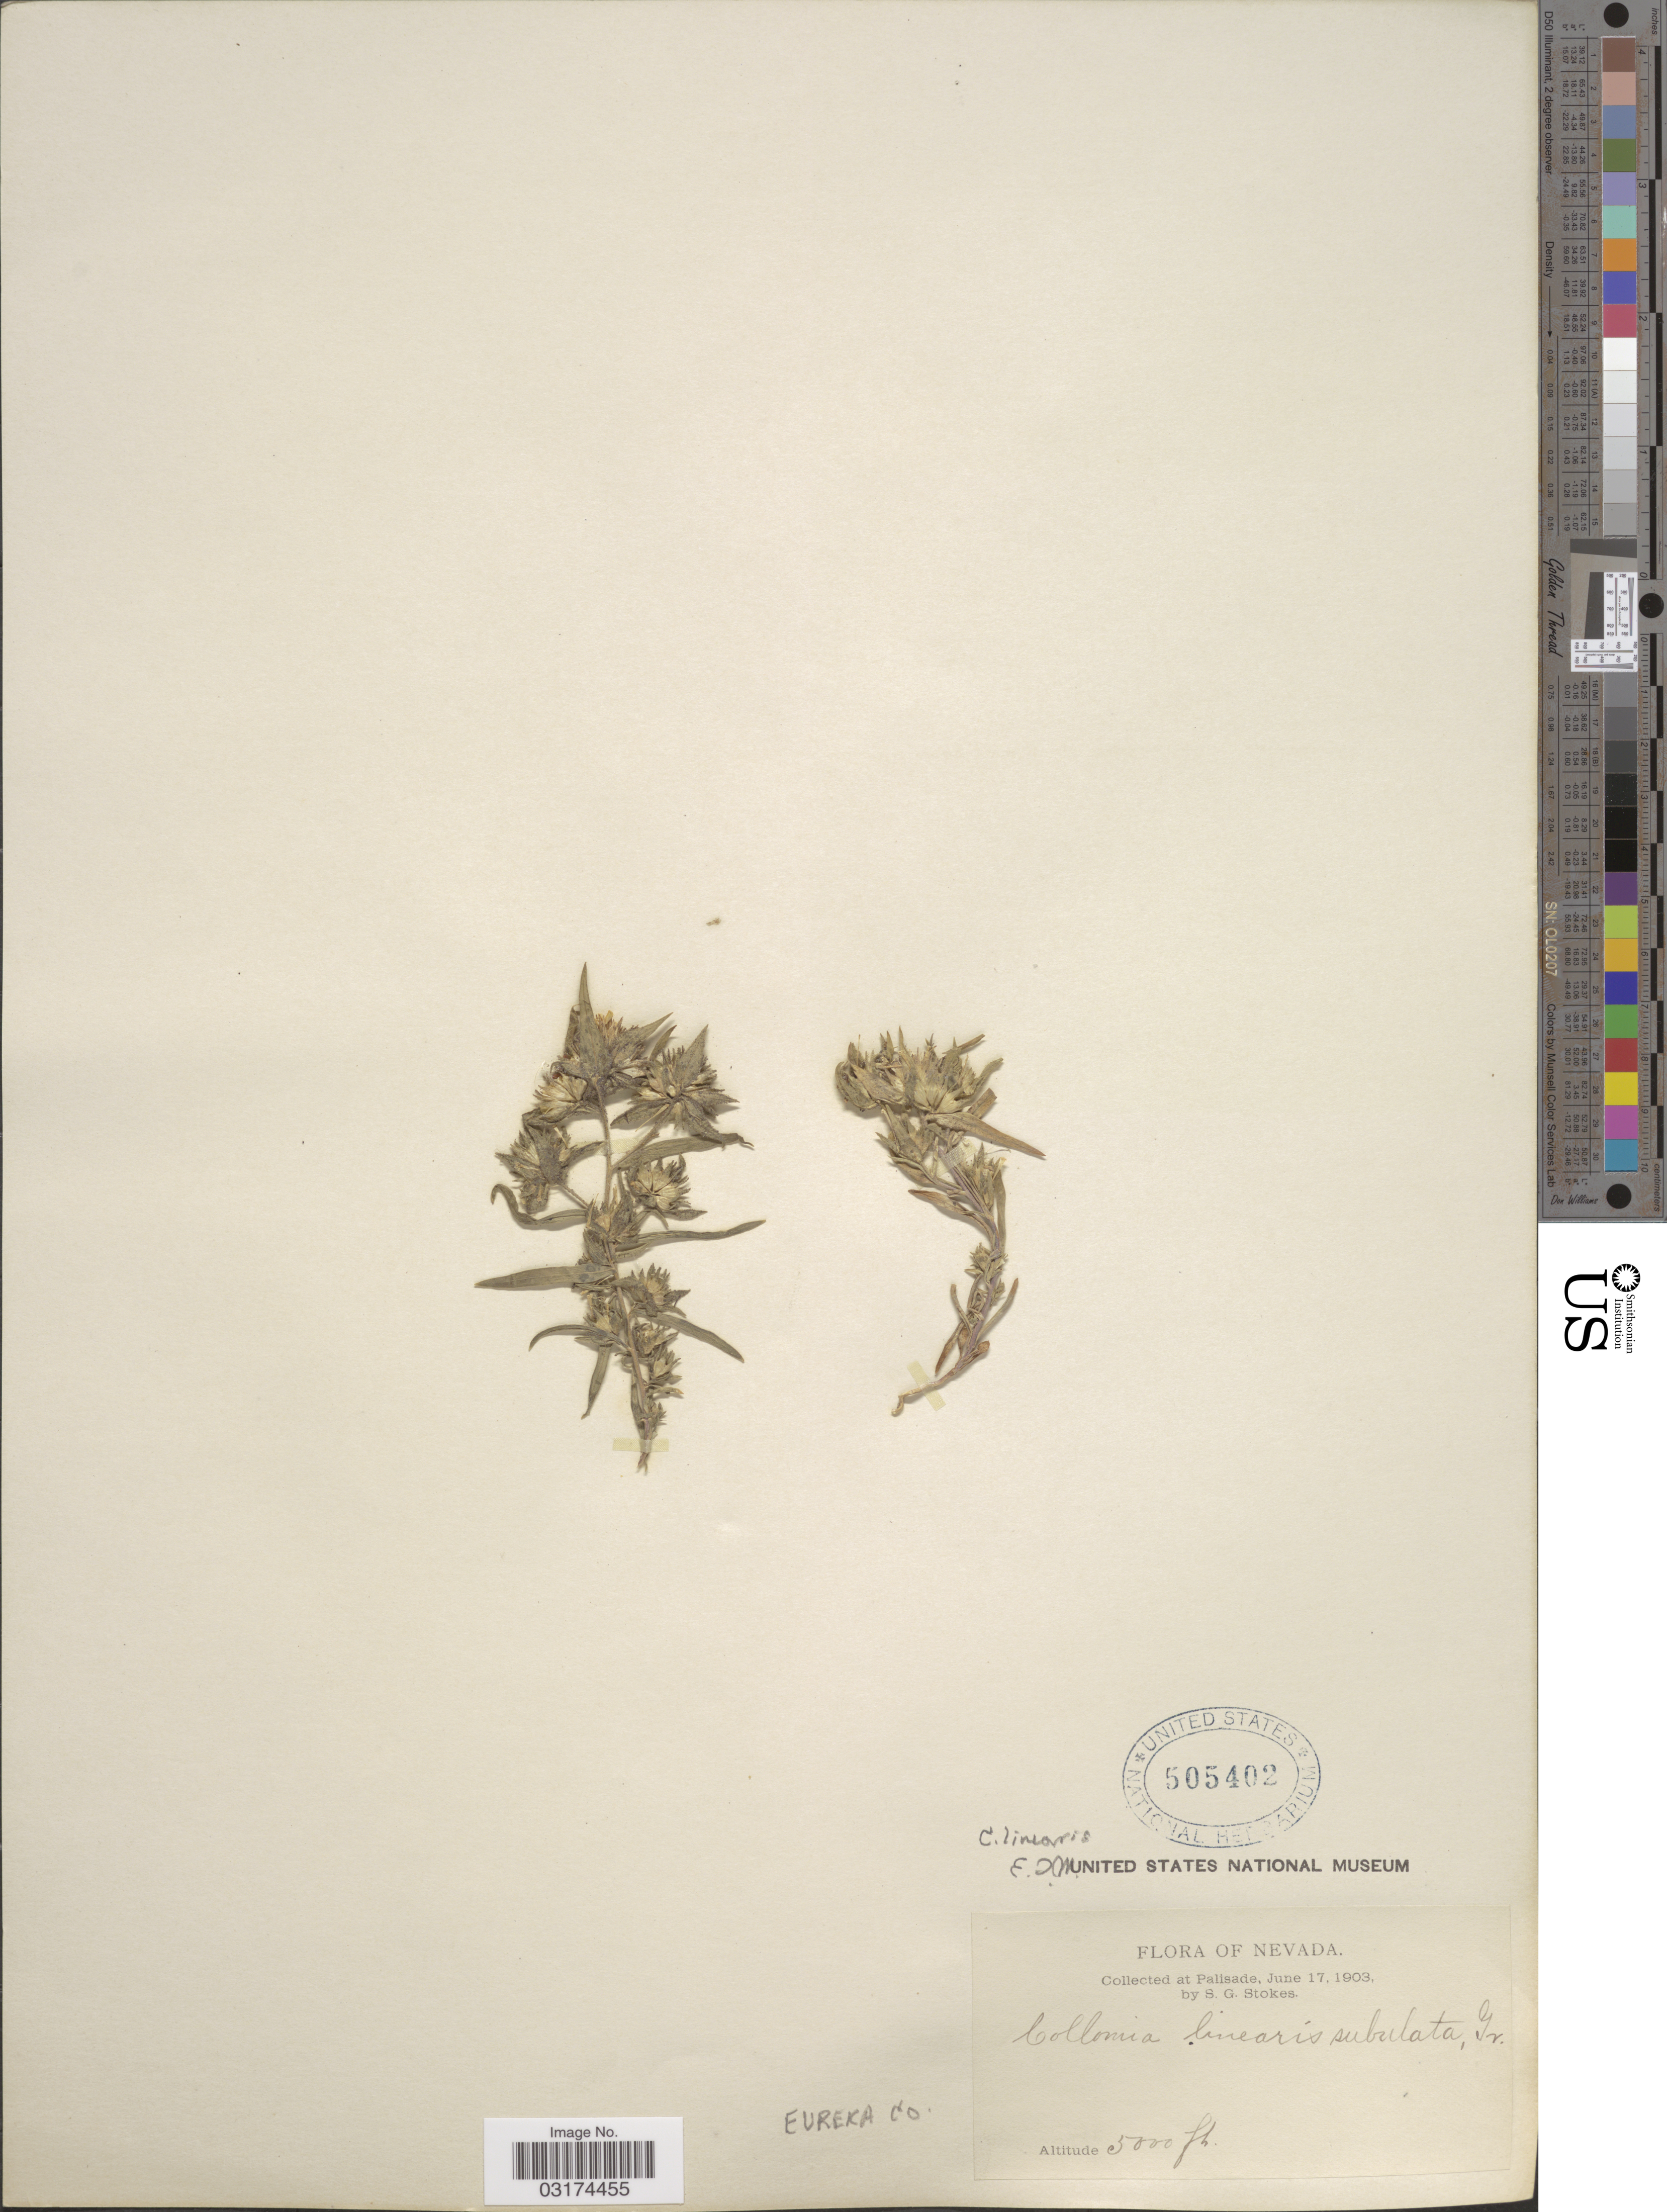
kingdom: Plantae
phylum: Tracheophyta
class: Magnoliopsida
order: Ericales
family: Polemoniaceae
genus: Collomia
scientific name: Collomia linearis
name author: Nutt.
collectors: S. G. Stokes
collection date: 1903-06-17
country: United States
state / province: Nevada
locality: At Palisade. Eureka Co.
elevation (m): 1524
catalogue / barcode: US 505402